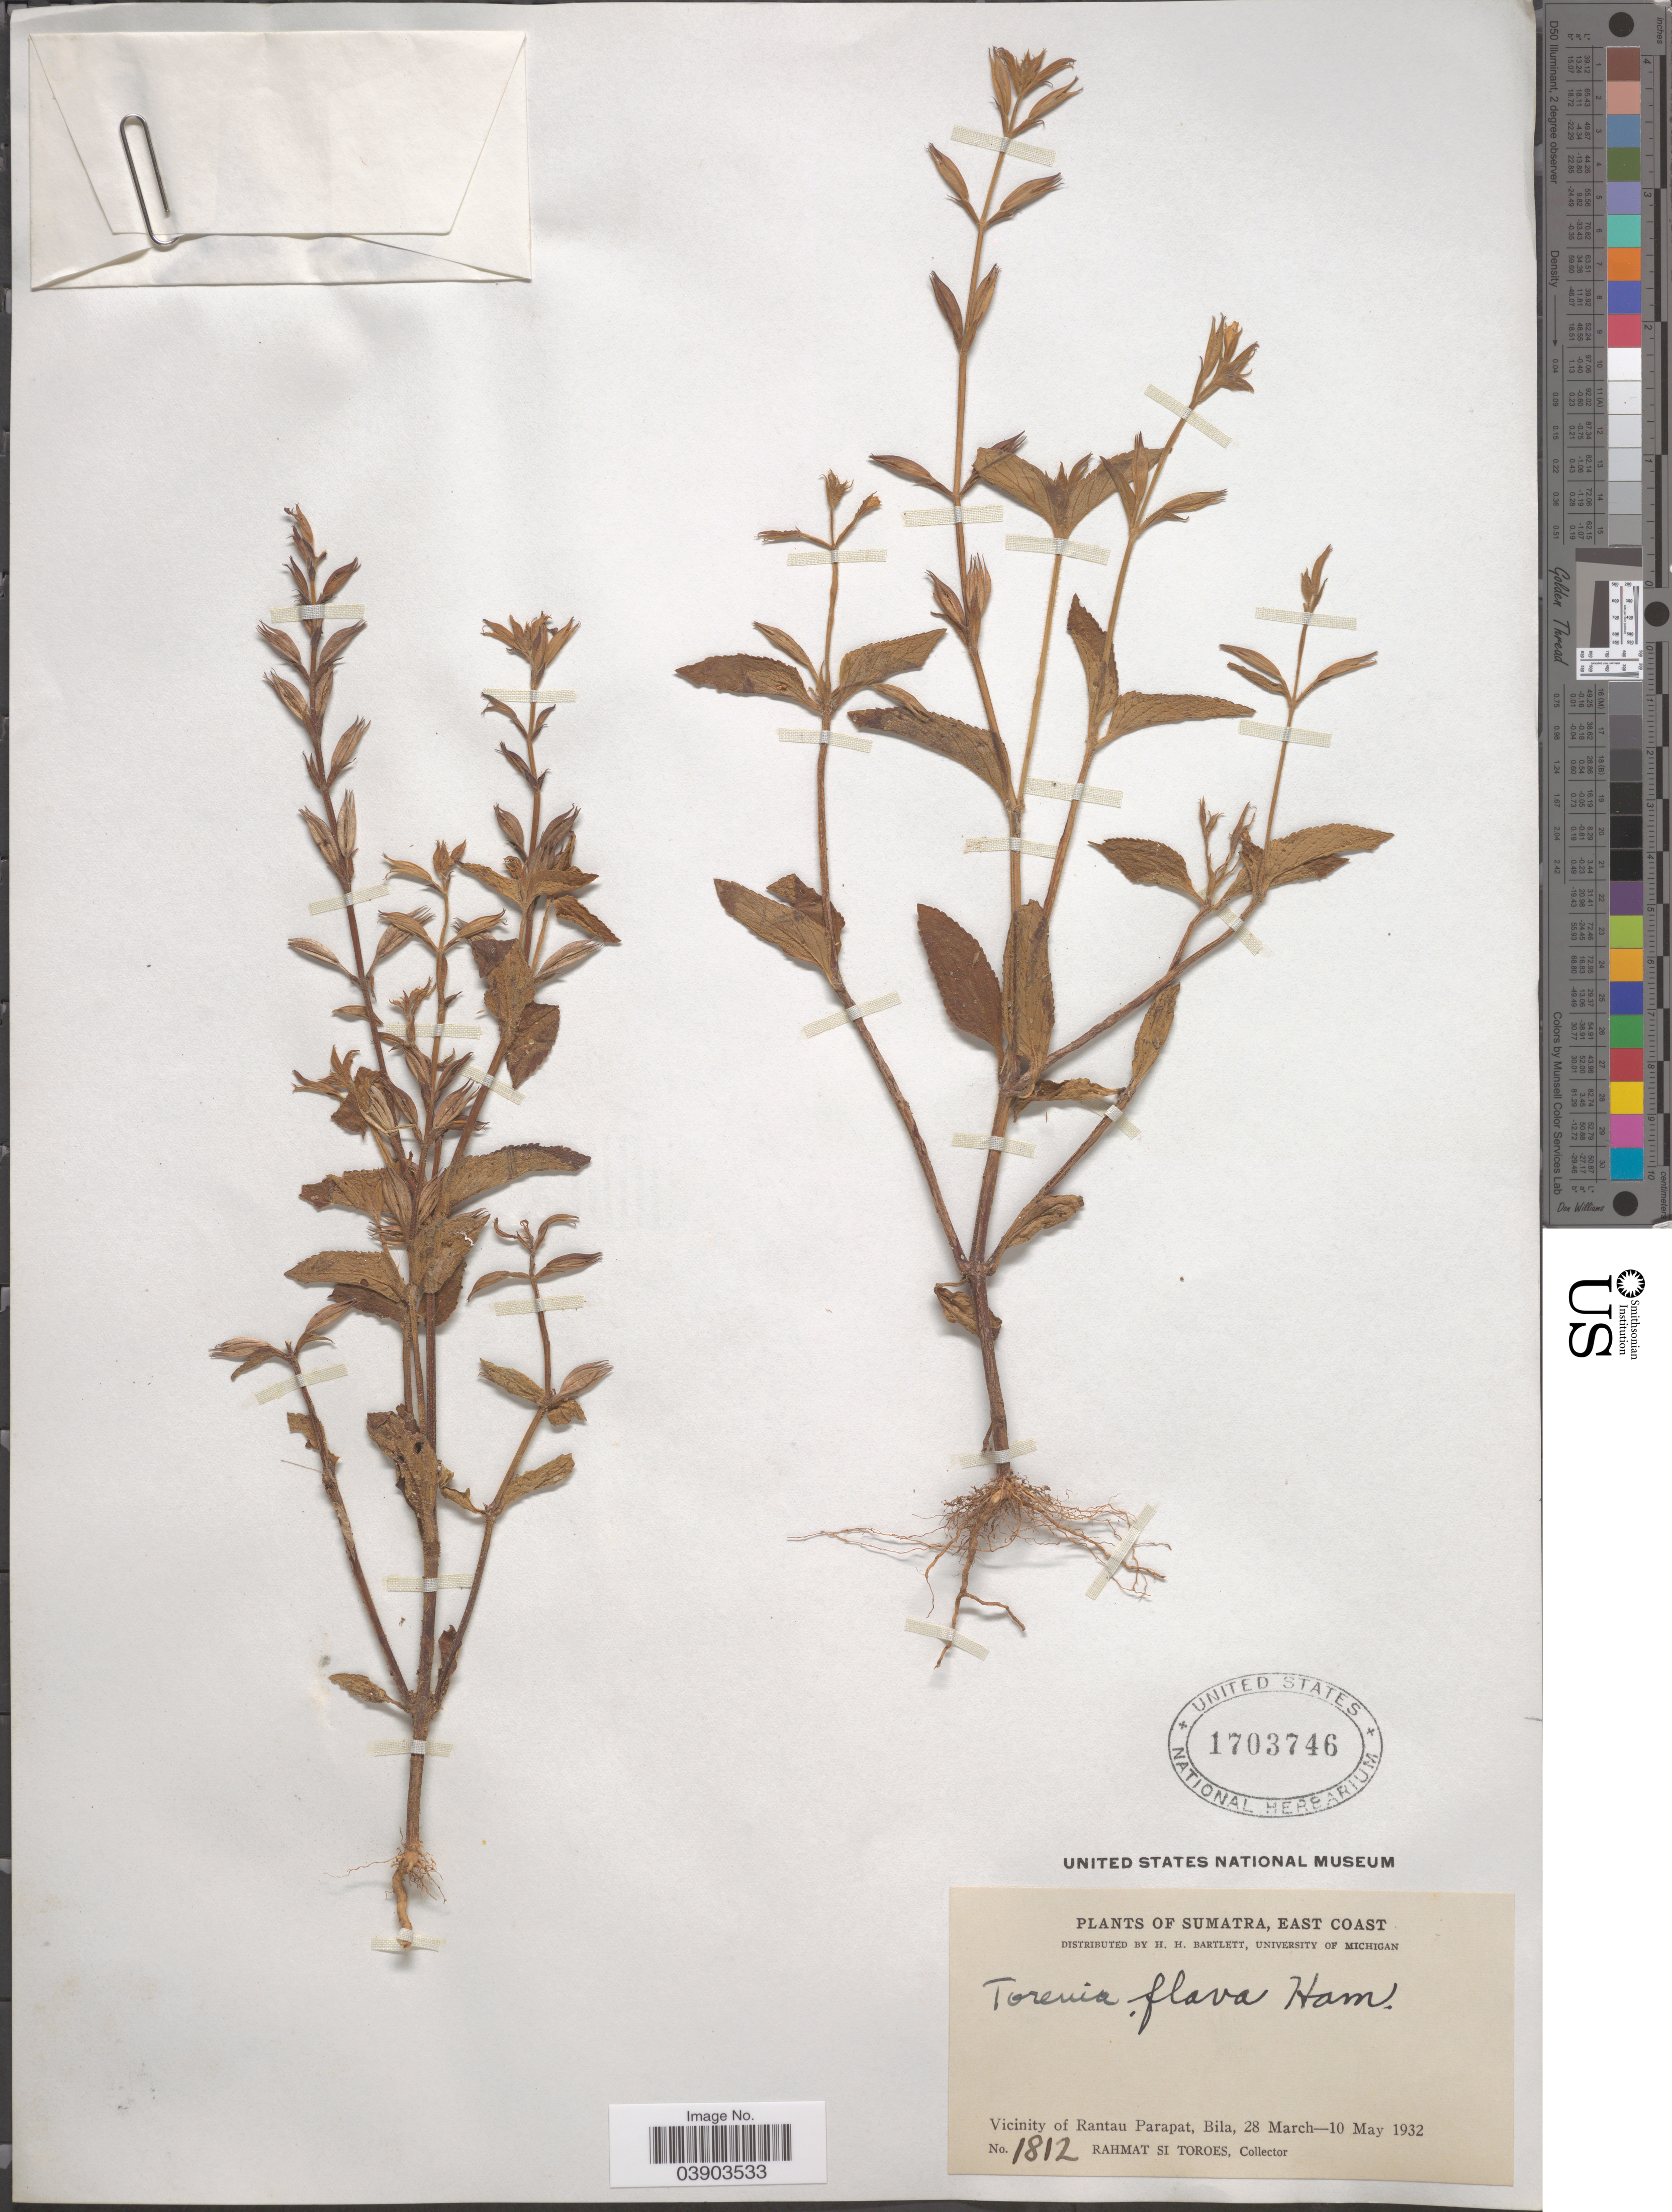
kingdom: Plantae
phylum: Tracheophyta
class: Magnoliopsida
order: Lamiales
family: Linderniaceae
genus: Torenia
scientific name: Torenia flava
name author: Ham.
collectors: Rahmat Si Boeea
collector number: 1812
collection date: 1932-03-28/1932-05-10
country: Indonesia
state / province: Sumatra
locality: East Coast. Vicinity of Rantau Parapat, Bila.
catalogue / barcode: US 1703746